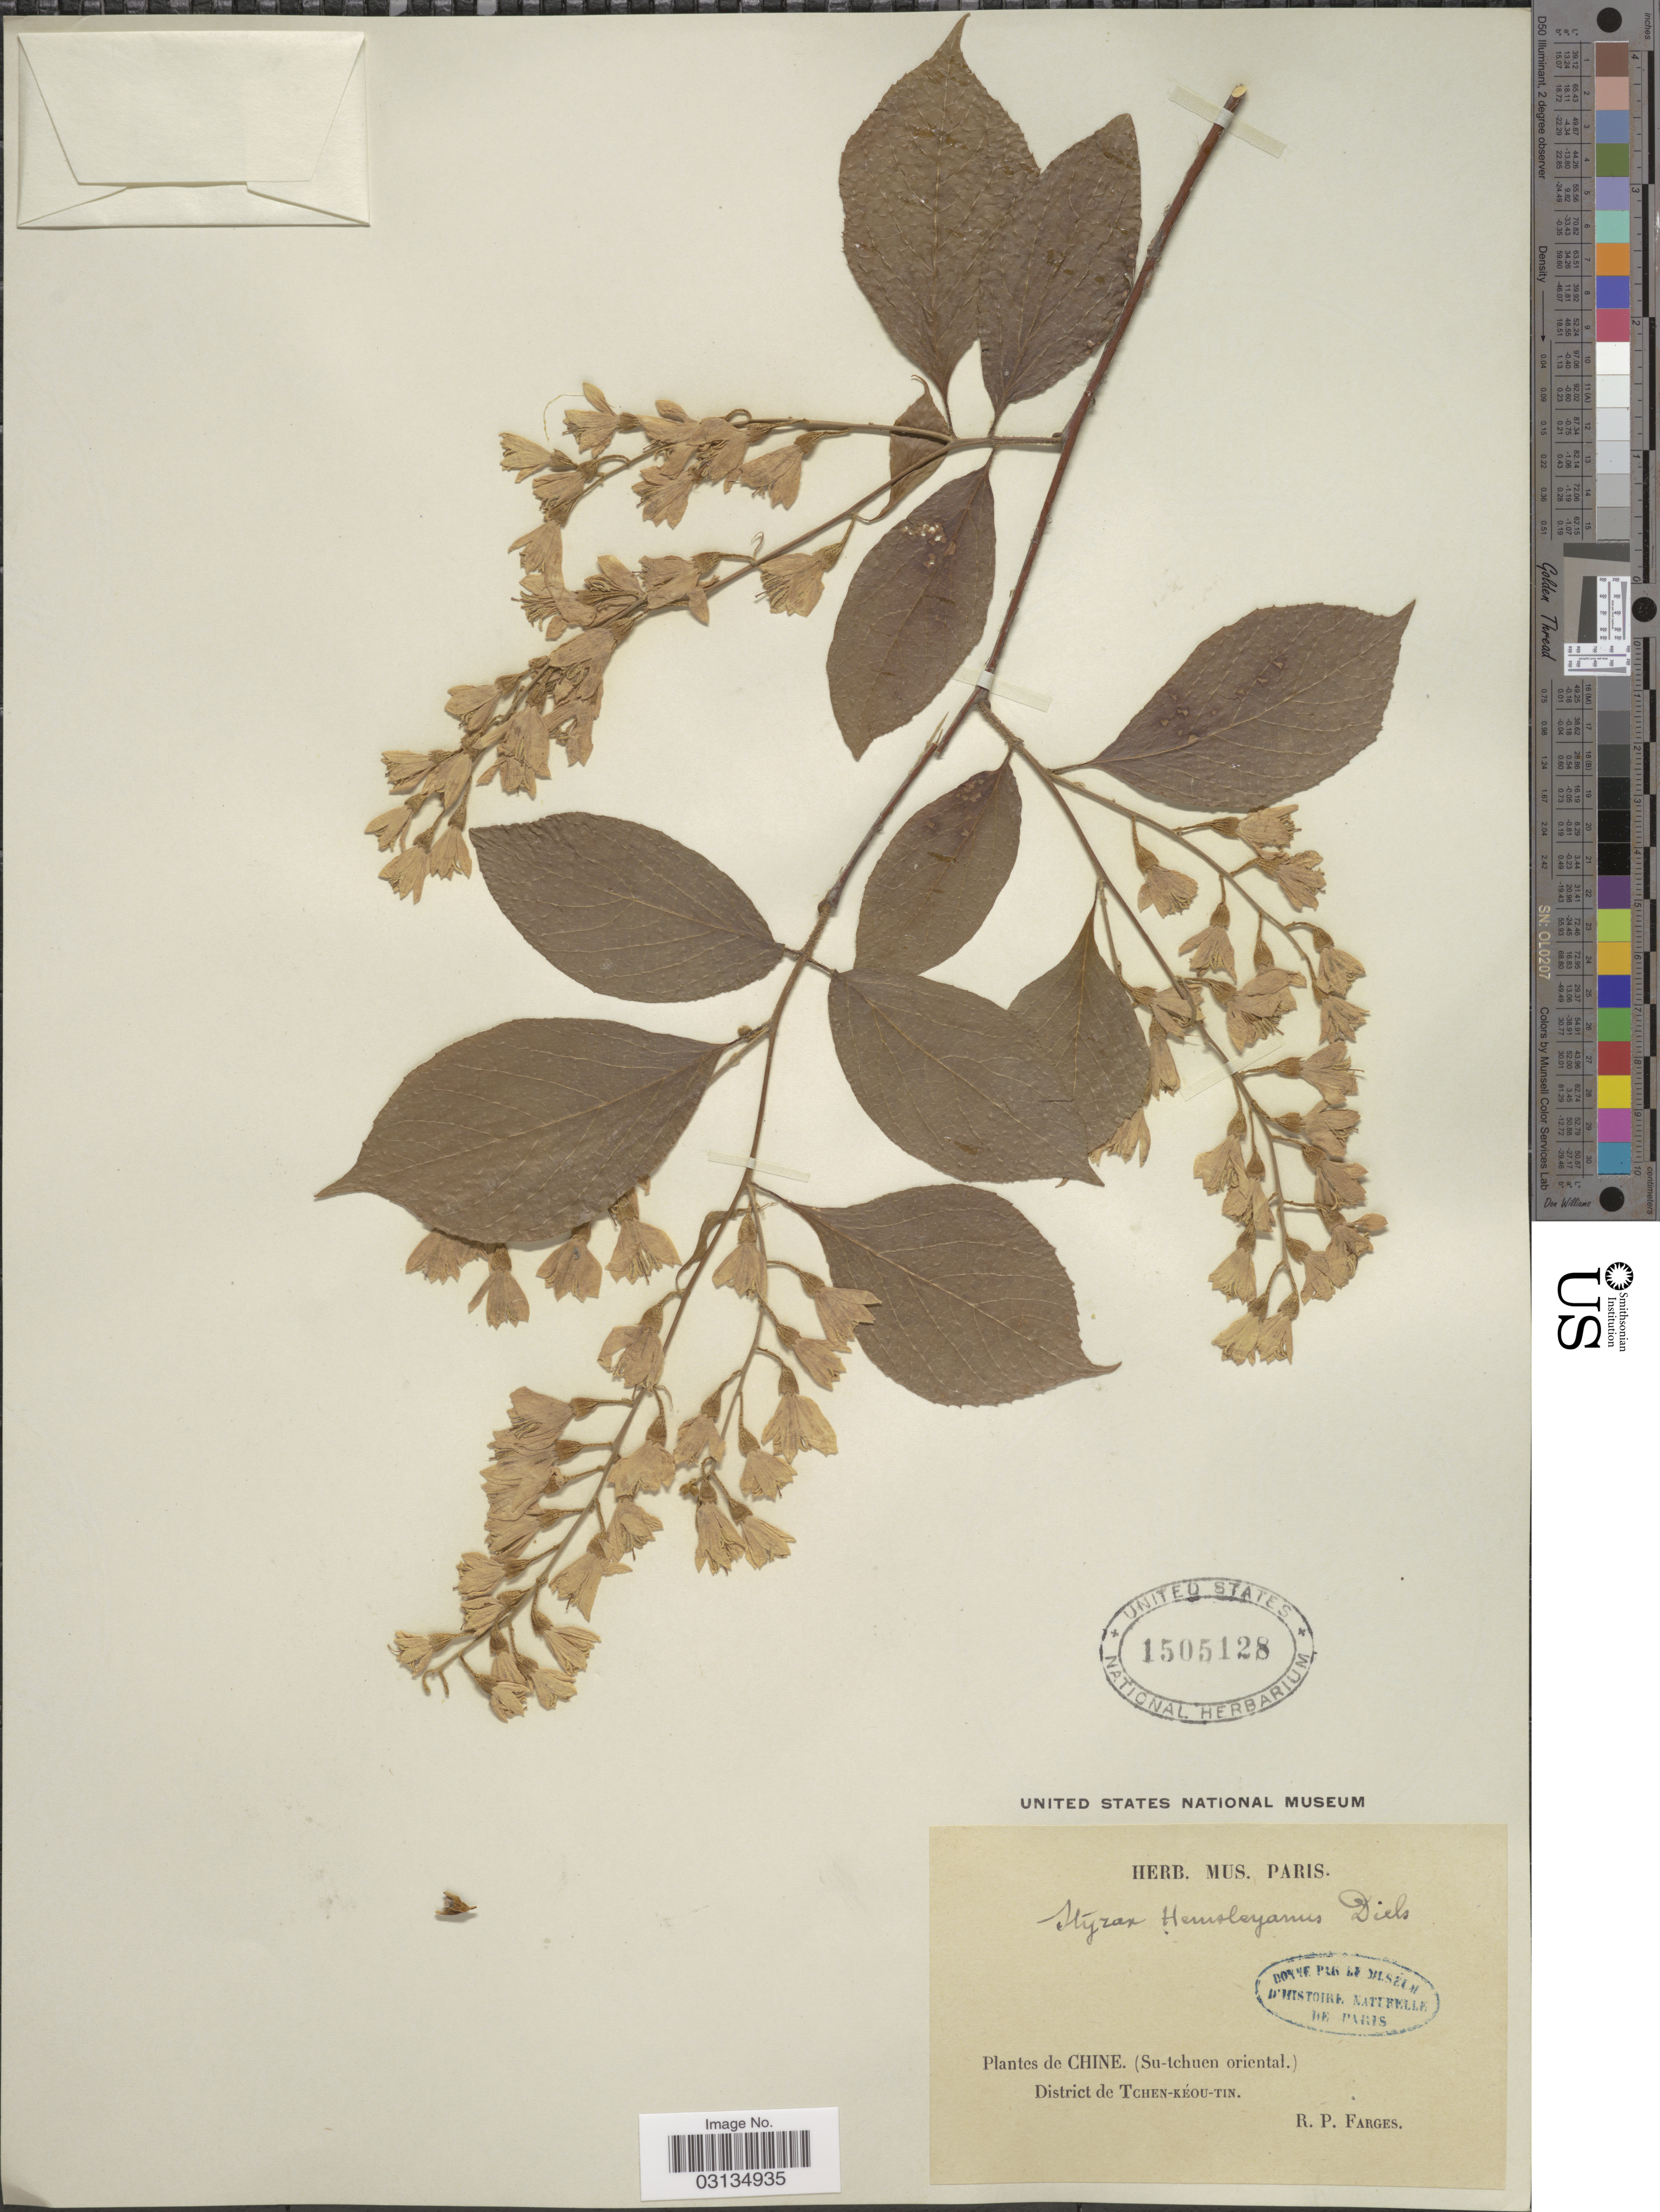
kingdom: Plantae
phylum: Tracheophyta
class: Magnoliopsida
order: Ericales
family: Styracaceae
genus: Styrax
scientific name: Styrax hemsleyanus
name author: Diels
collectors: R. Farges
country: China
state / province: Sichuan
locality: Su-tchuen oriental.) District de Tchen-Kéou-Tin.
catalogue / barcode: US 1505128